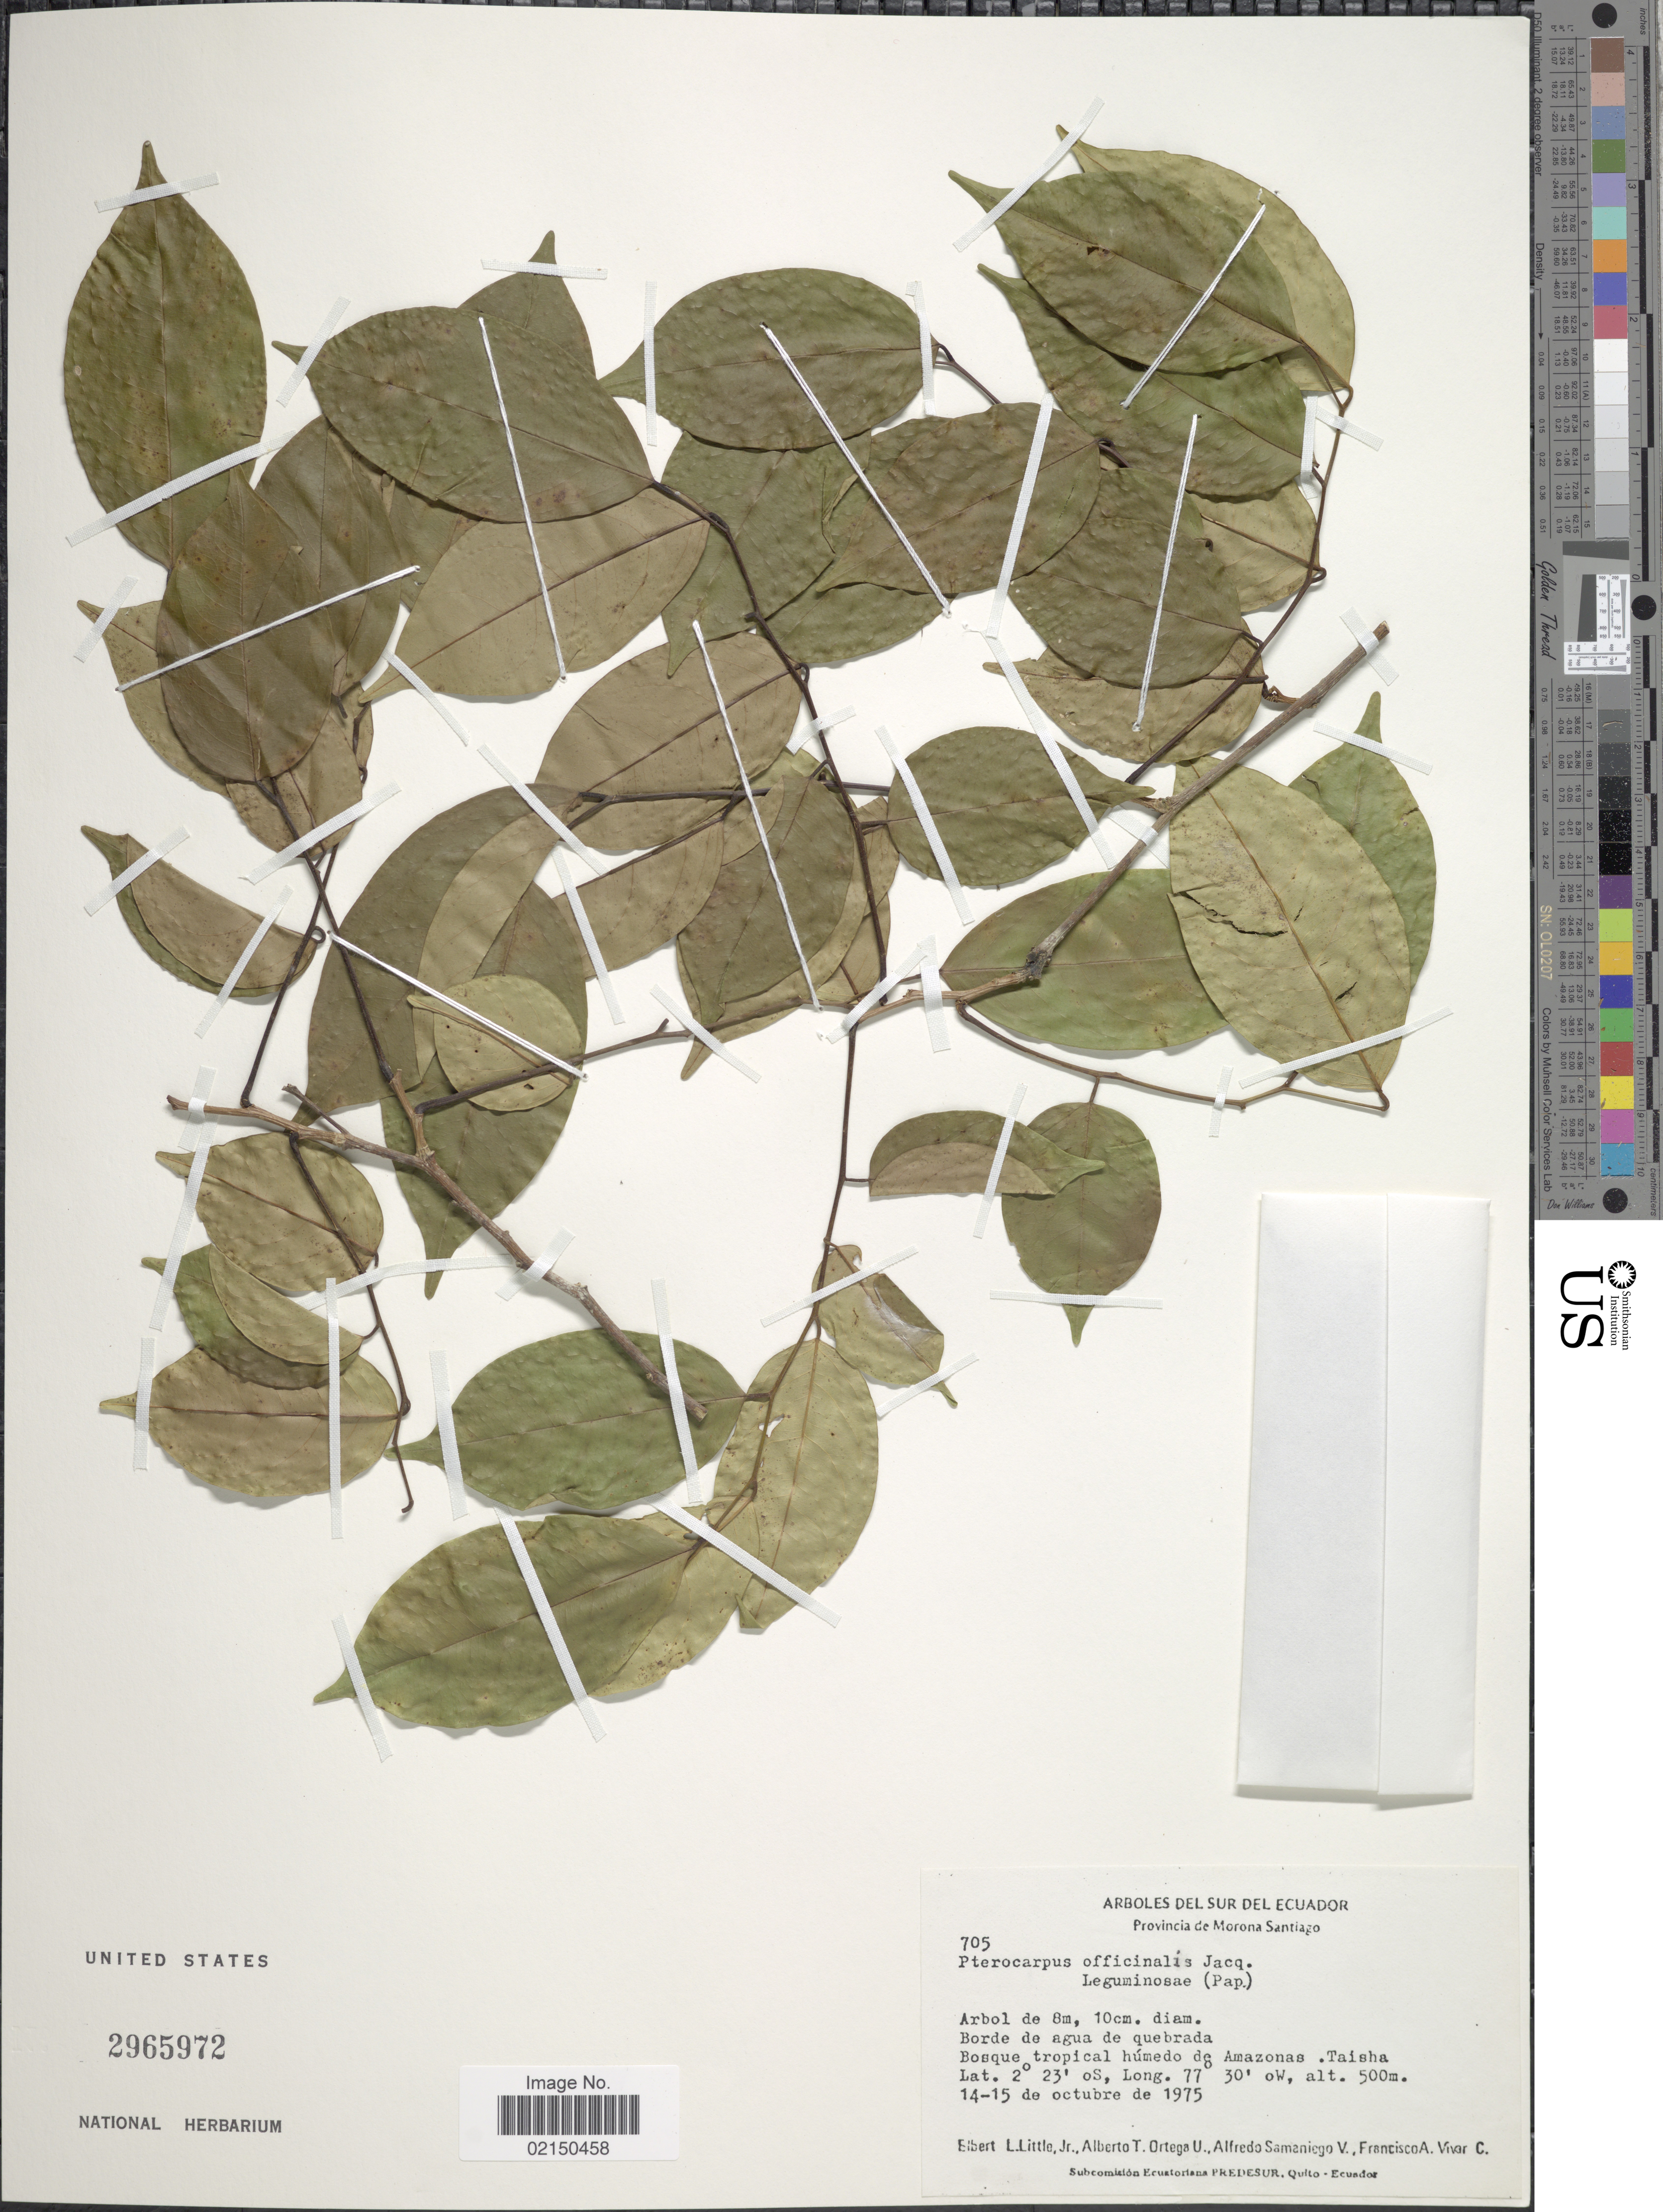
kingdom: Plantae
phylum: Tracheophyta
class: Magnoliopsida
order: Fabales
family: Fabaceae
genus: Pterocarpus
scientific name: Pterocarpus officinalis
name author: Jacq.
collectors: E. L. Little, A. T. Ortega U., A. V. Samaniego, F. Villar & F. A. Vivar C.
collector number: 705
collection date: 1975-10-14/1975-10-15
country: Ecuador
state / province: Morona-Santiago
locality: Bosque tropical humedo de Amazonas. Taisha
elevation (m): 500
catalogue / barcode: US 2965972